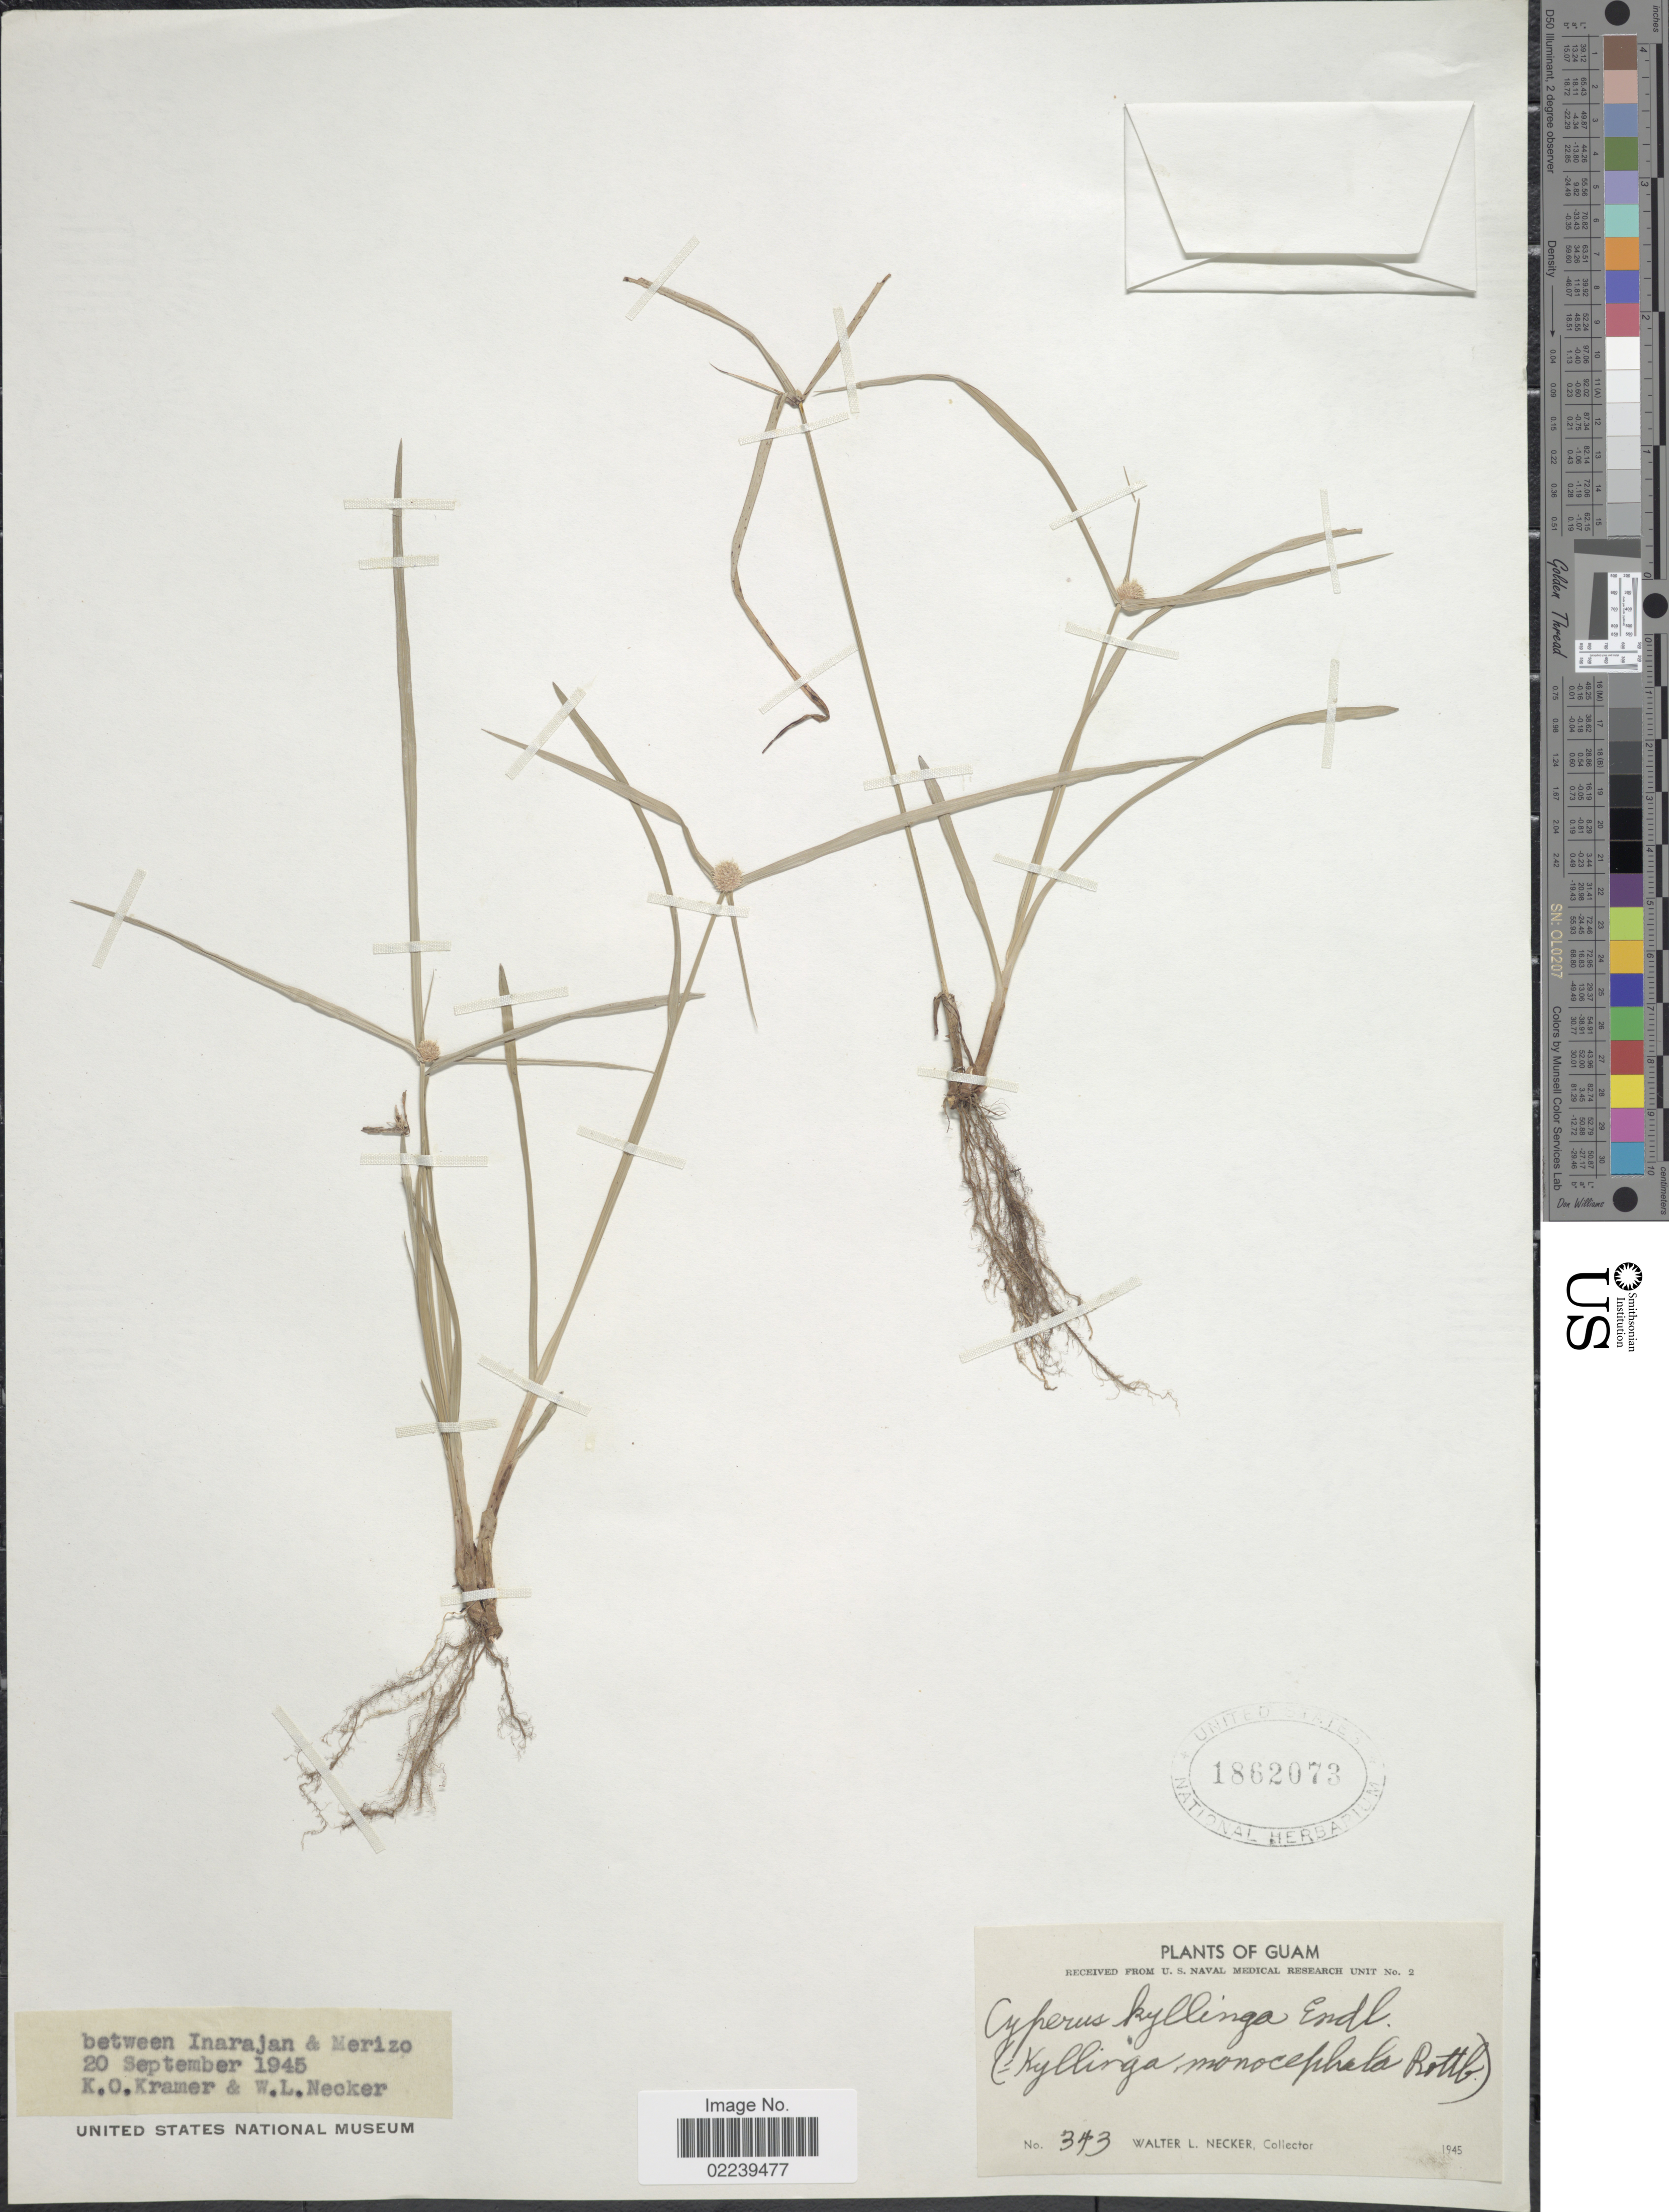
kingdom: Plantae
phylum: Tracheophyta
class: Liliopsida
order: Poales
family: Cyperaceae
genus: Cyperus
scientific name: Cyperus mindorensis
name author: (Steud.) Huygh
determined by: Strong, M. T., (US), Smithsonian Institution - National Museum of Natural History (UNITED STATES)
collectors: W. L. Necker & K. O. Kramer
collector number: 343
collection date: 1945-09-20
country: Guam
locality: Between Inarajan & Merizo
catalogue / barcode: US 1862073